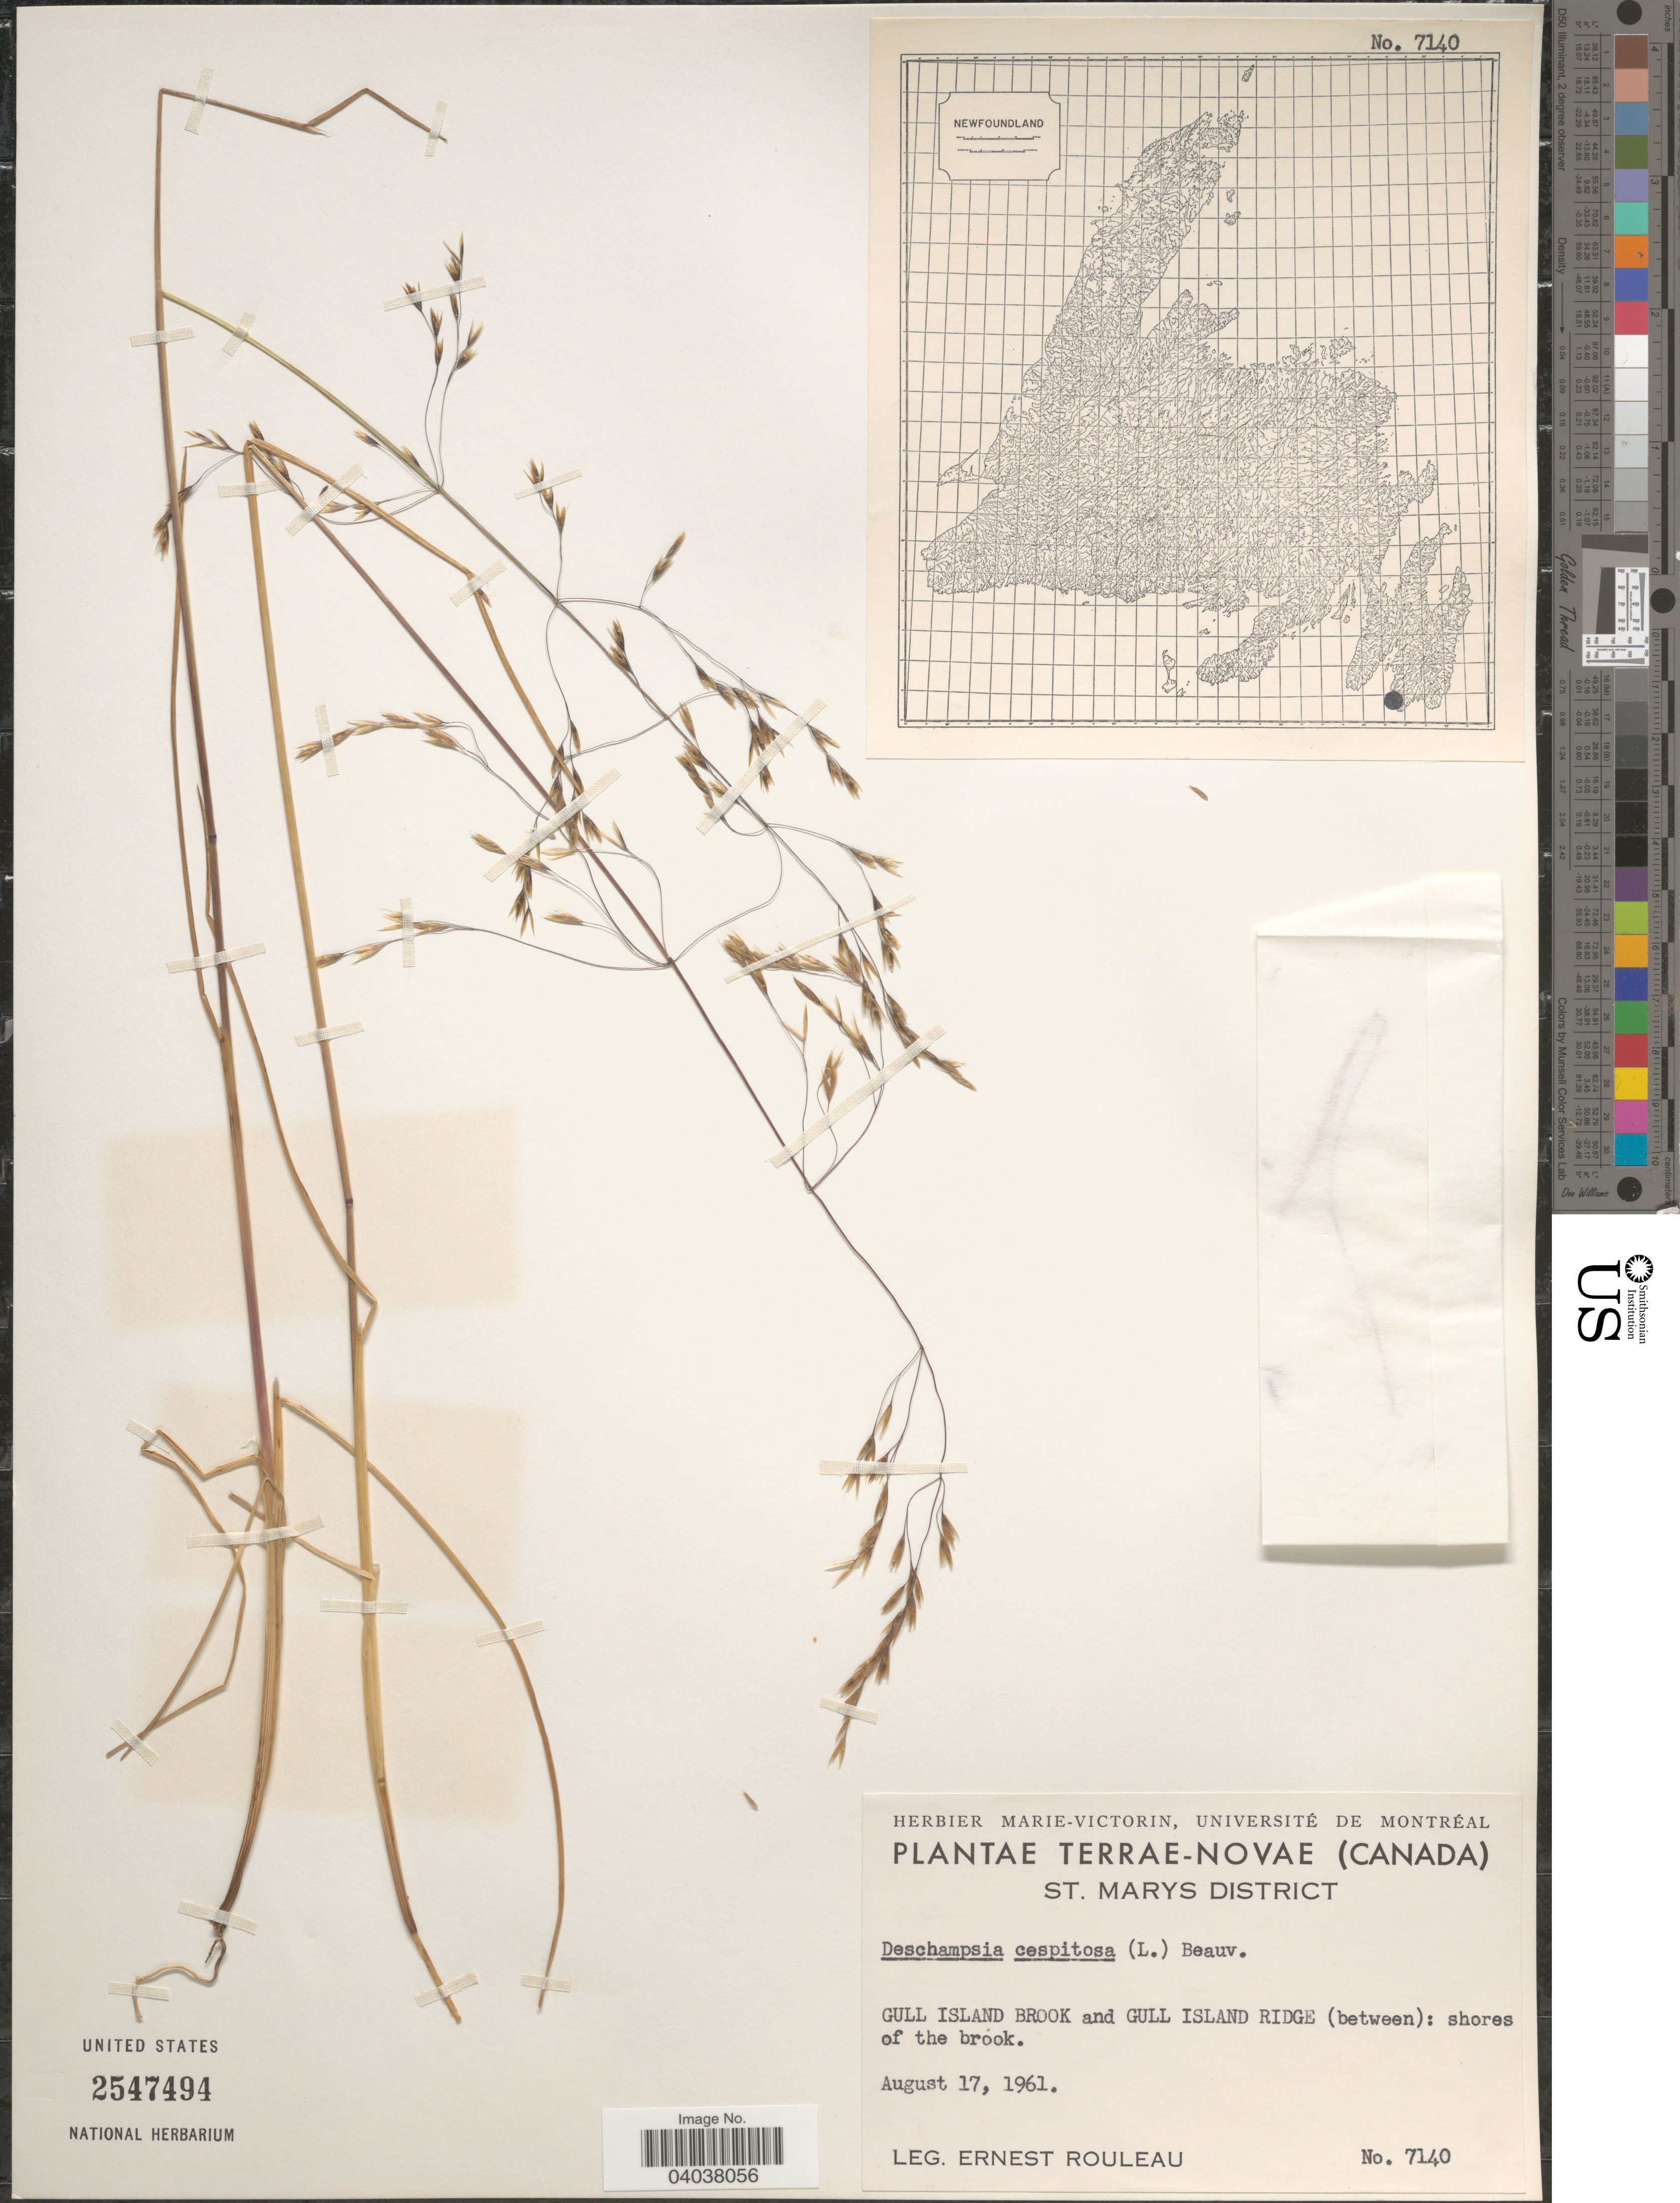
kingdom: Plantae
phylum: Tracheophyta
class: Liliopsida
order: Poales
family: Poaceae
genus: Deschampsia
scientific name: Deschampsia cespitosa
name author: (L.) P. Beauv.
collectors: J. Rouleau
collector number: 7140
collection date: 1961-08-17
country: Canada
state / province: Newfoundland and Labrador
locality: Terrae-Novae. St. Marys District. Gull Island Brook and Gull Island Ridge (between): shores of the brook.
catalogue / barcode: US 2547494